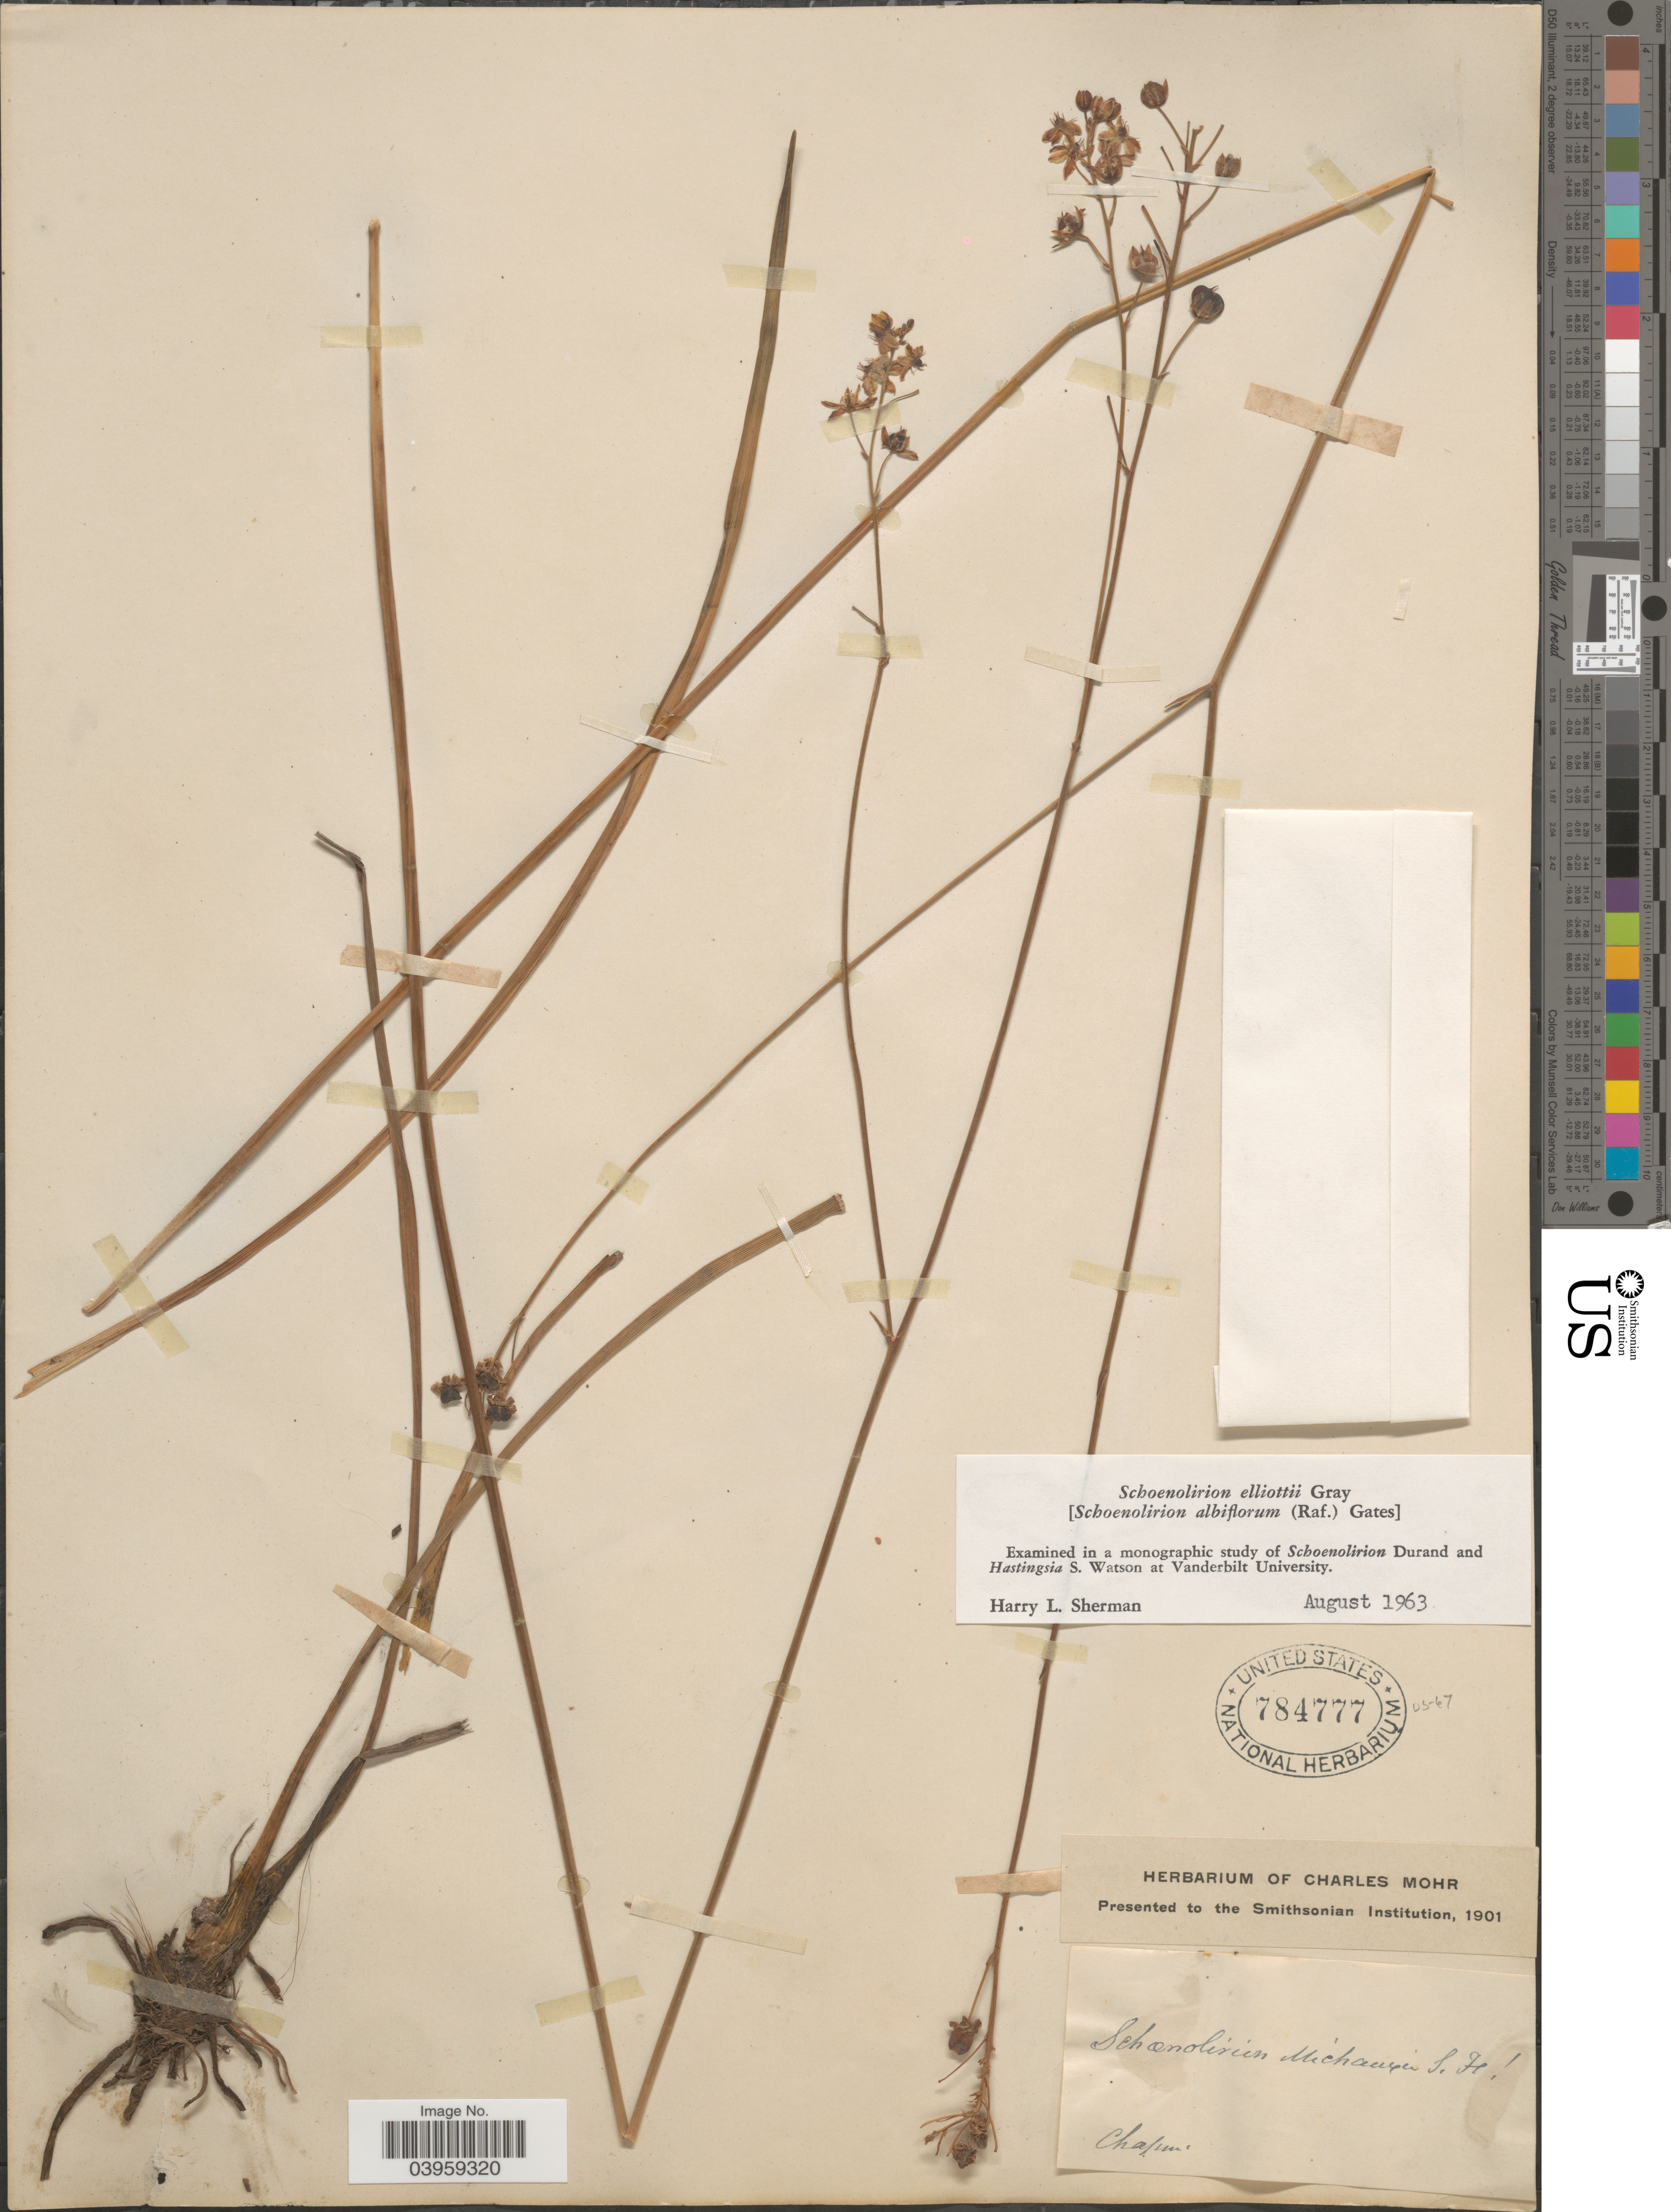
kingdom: Plantae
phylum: Tracheophyta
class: Liliopsida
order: Asparagales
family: Asparagaceae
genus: Schoenolirion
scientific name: Schoenolirion elliottii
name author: A. Gray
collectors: A. Chapman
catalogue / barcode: US 784777